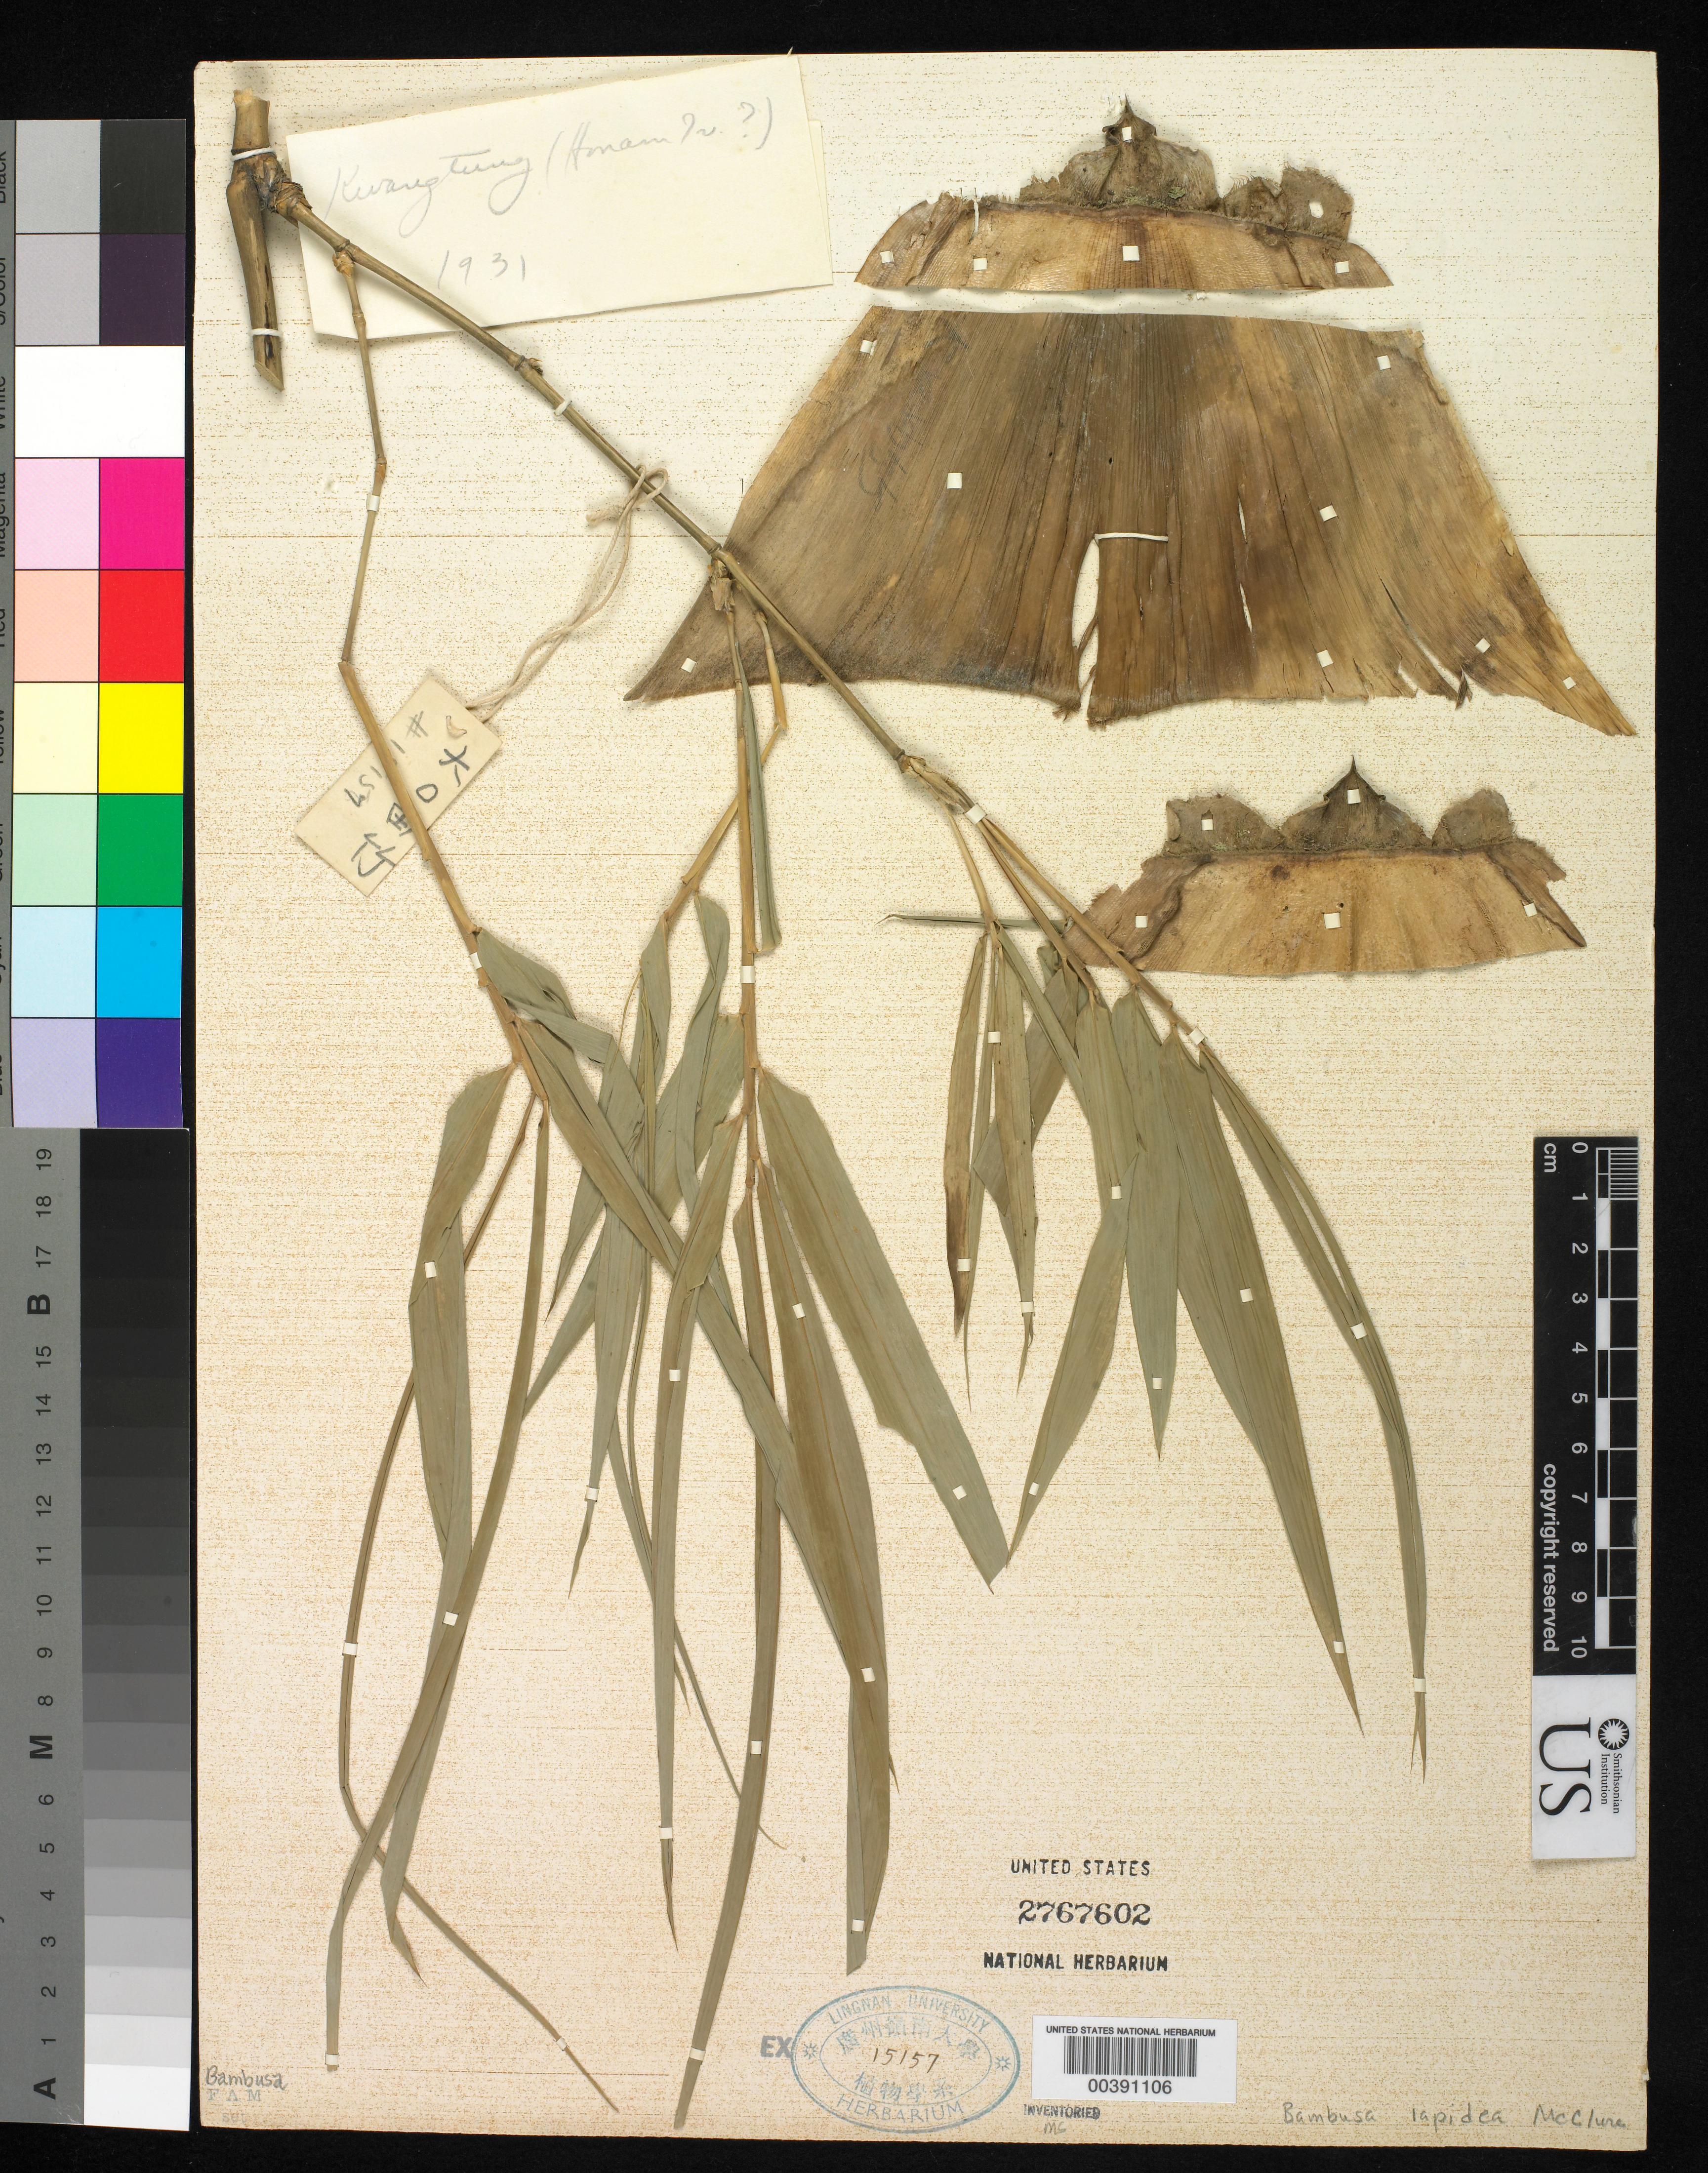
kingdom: Plantae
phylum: Tracheophyta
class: Liliopsida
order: Poales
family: Poaceae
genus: Bambusa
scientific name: Bambusa lapidea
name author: McClure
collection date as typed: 1931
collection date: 1931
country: China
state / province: Guangdong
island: Honam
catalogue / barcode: US 2767602